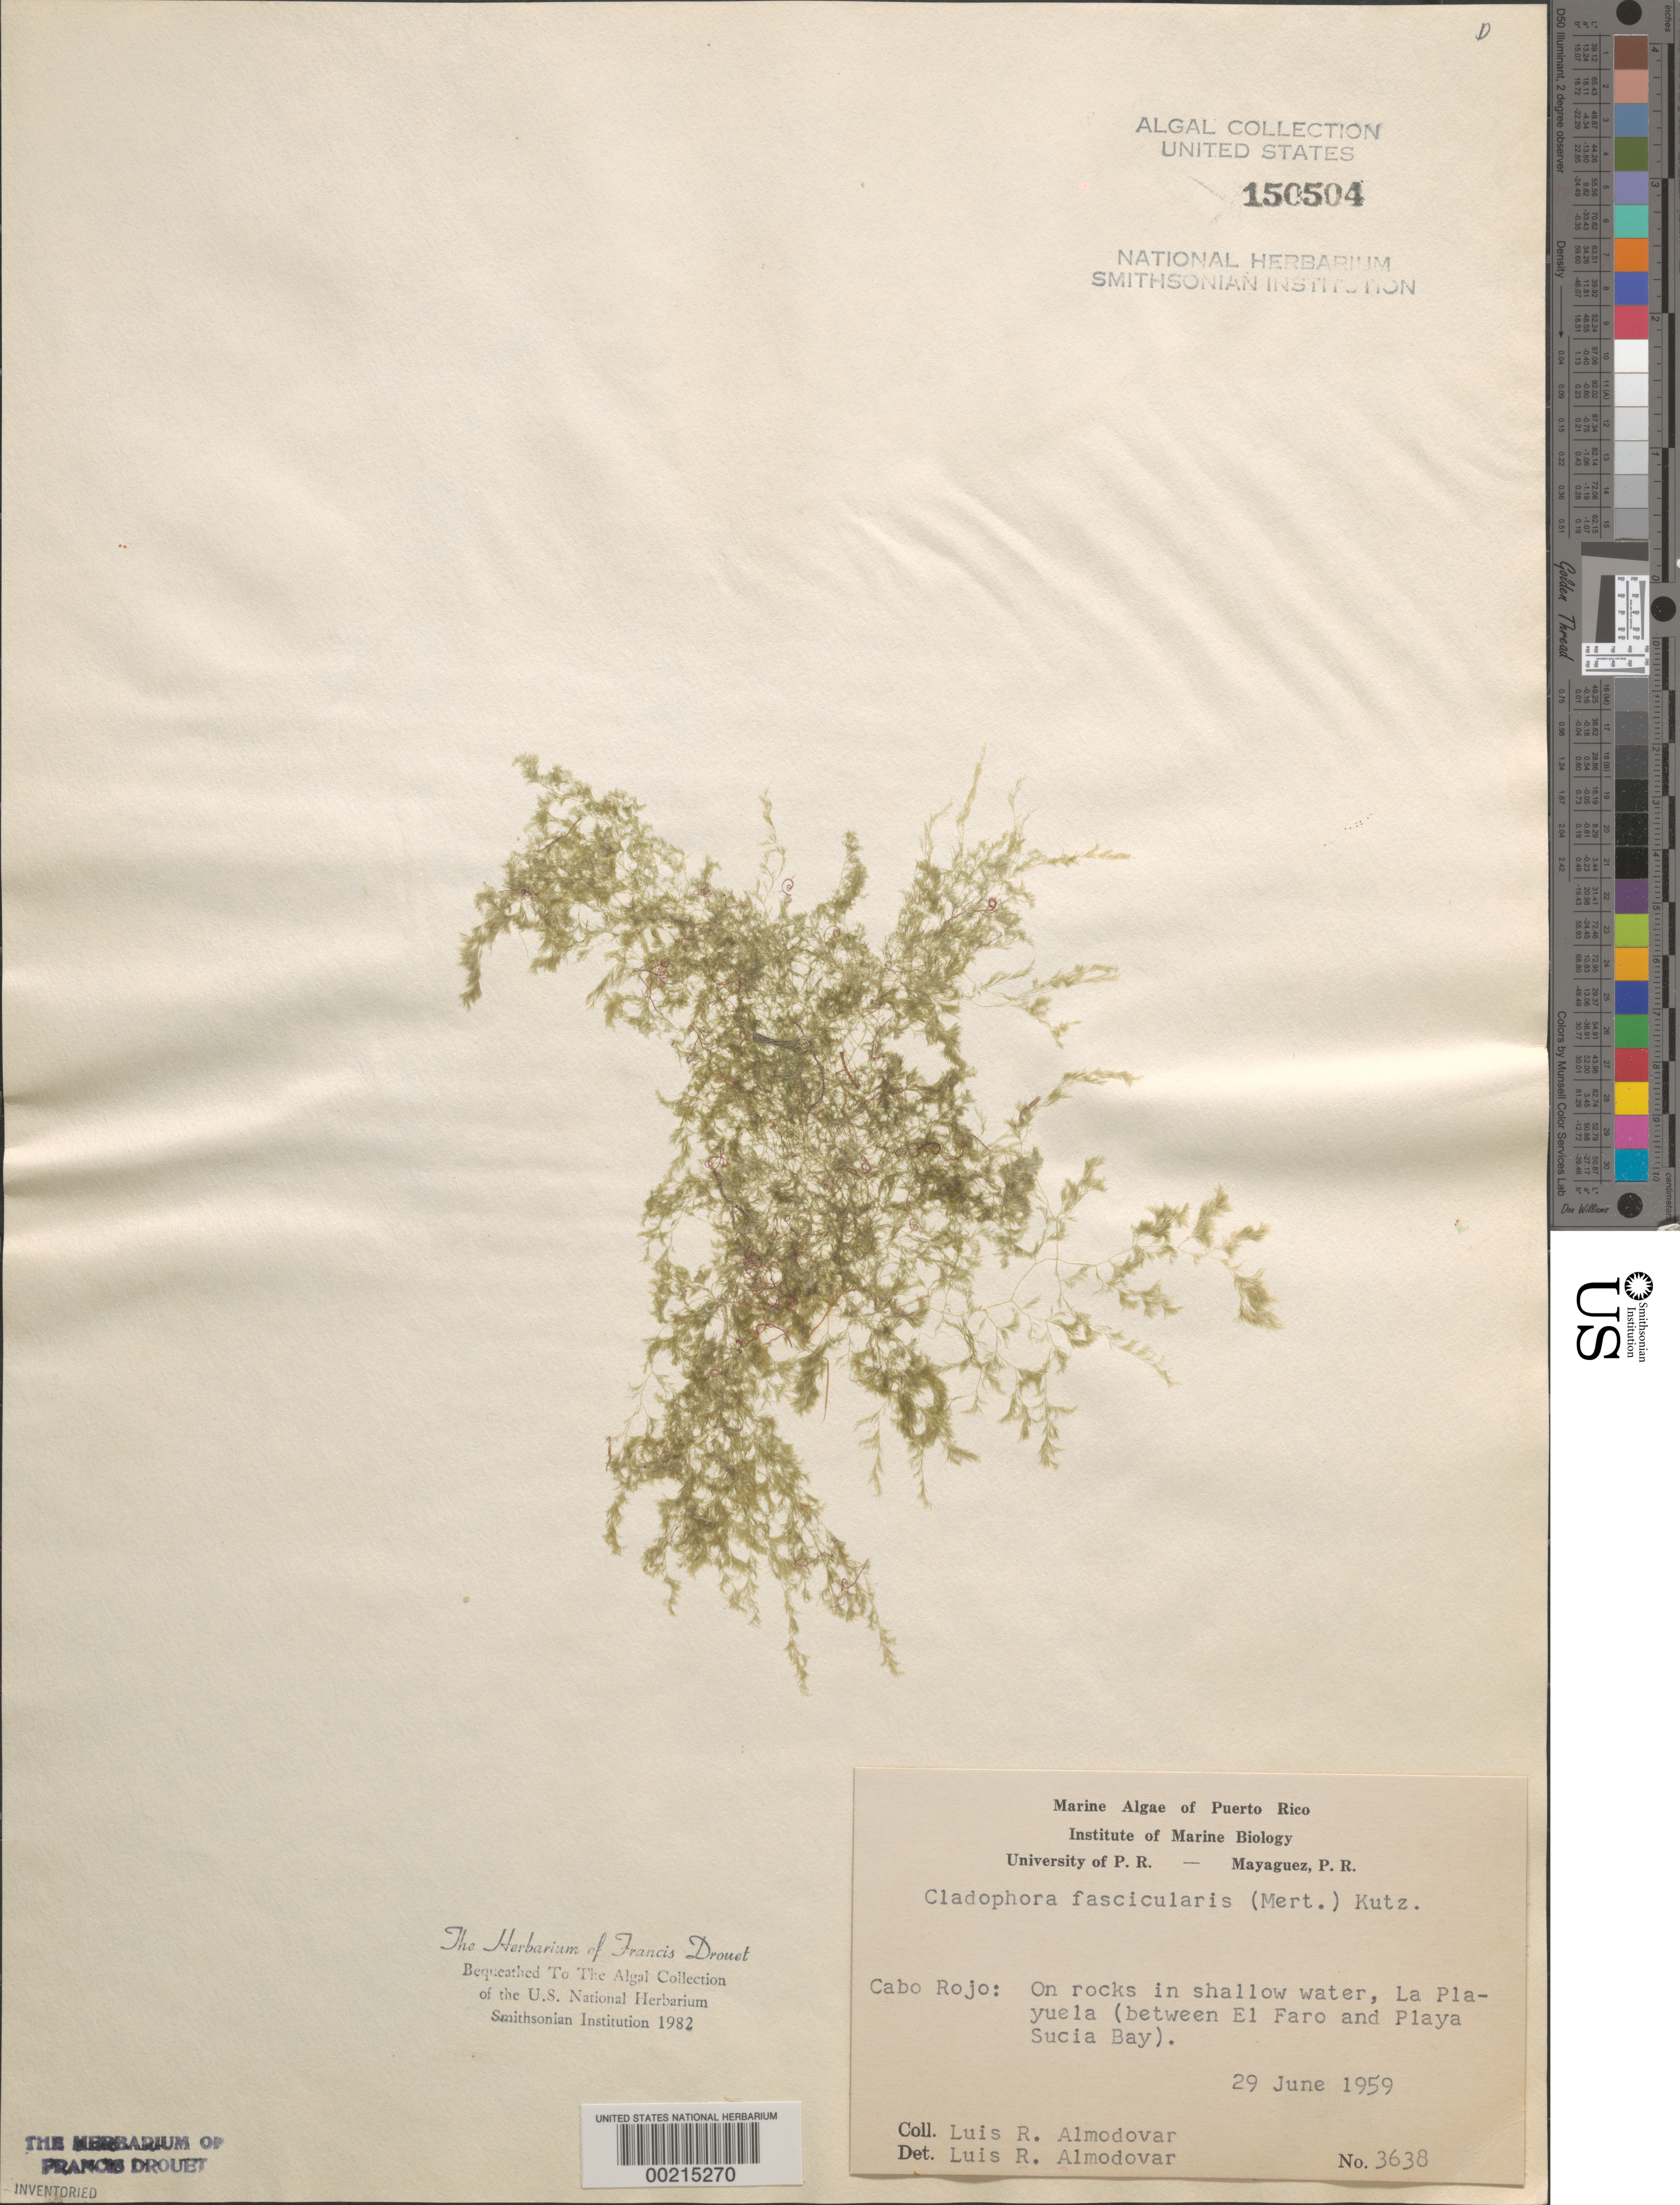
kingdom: Plantae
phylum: Chlorophyta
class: Ulvophyceae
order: Bryopsidales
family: Caulerpaceae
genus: Caulerpa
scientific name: Caulerpa chemnitzia var. vanbossae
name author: (Setch. & N.L. Gardner) Fern.-Garcia & Riosm.-Rod.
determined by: Algae name updating Project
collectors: L. Almodovar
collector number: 3638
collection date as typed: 29 Jun 1959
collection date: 1959-06-29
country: Puerto Rico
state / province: Cabo Rojo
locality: La playuela, between el faro and playa sucia bay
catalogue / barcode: US 150504